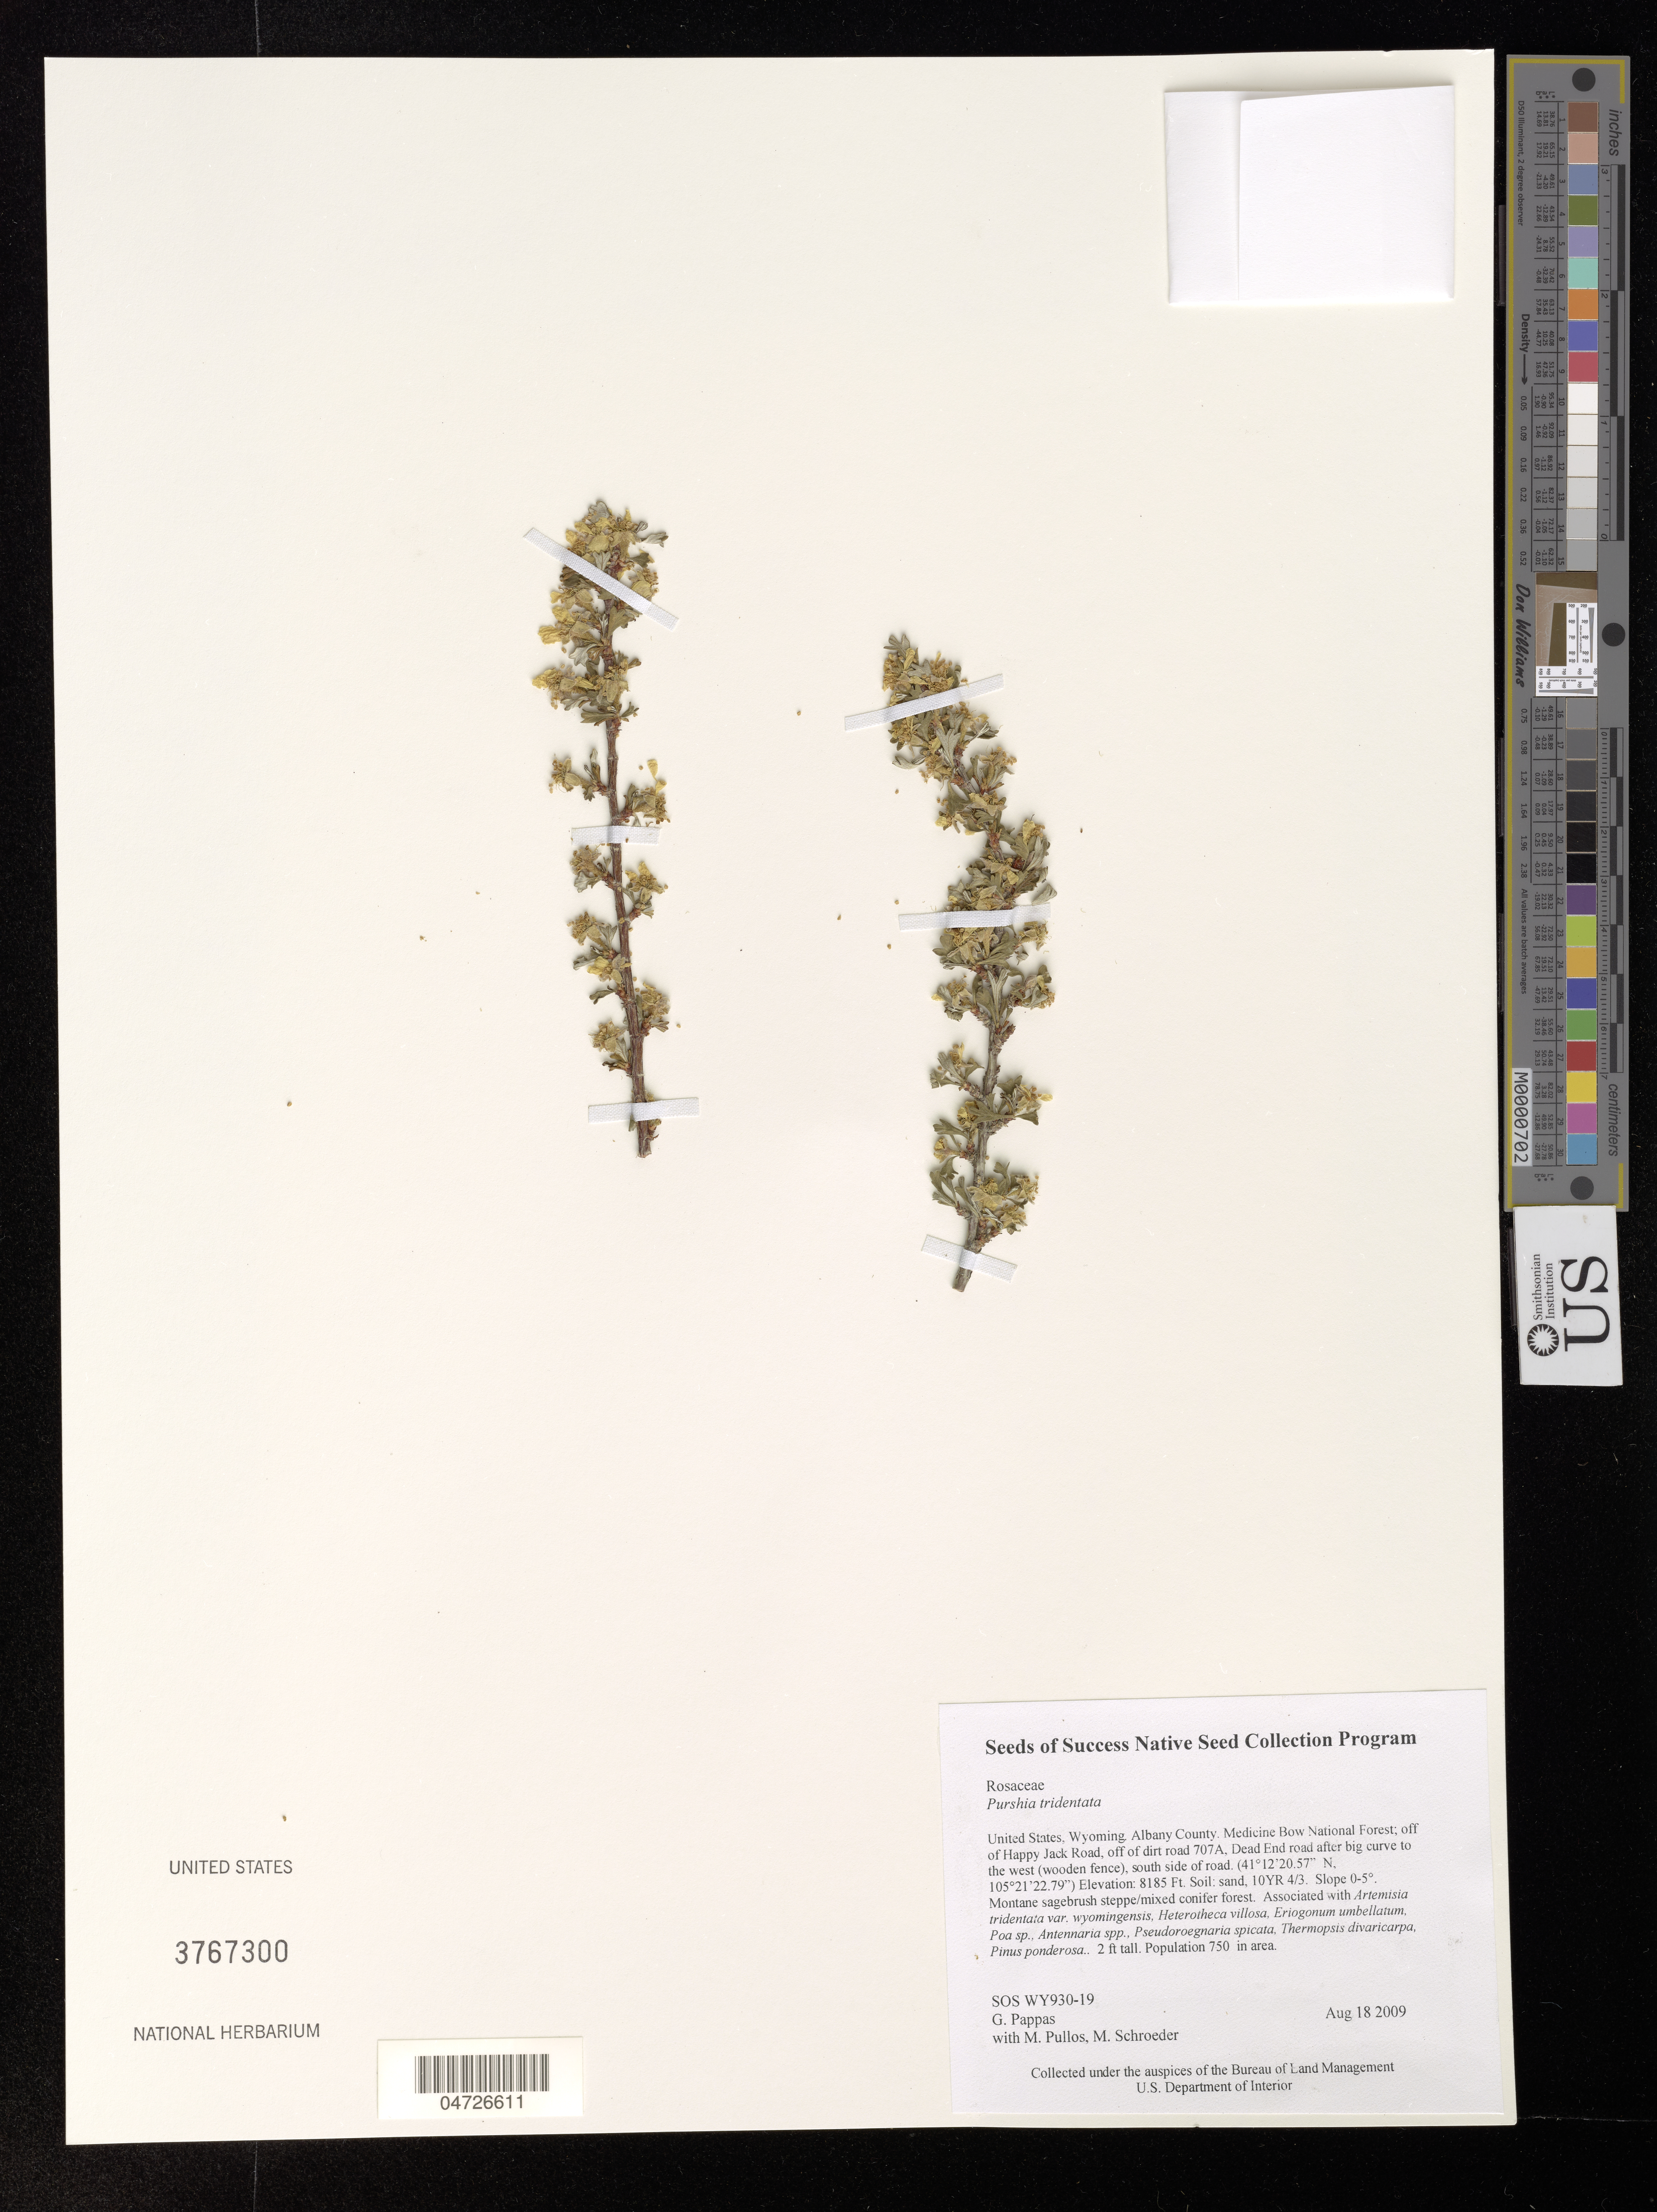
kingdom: Plantae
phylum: Tracheophyta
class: Magnoliopsida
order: Rosales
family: Rosaceae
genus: Purshia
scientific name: Purshia tridentata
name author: (Pursh) DC.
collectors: G. Pappas, M. Pullos & M. Schroeder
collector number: SOS WY930-19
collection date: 2009-08-18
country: United States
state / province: Wyoming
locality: Albany County. Medicine Bow National Forest; off of Happy Jack Road, off of dirt road 707A, Dead End road after big curve to the west (wooden fence), south side of road.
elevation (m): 2495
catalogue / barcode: US 3767300